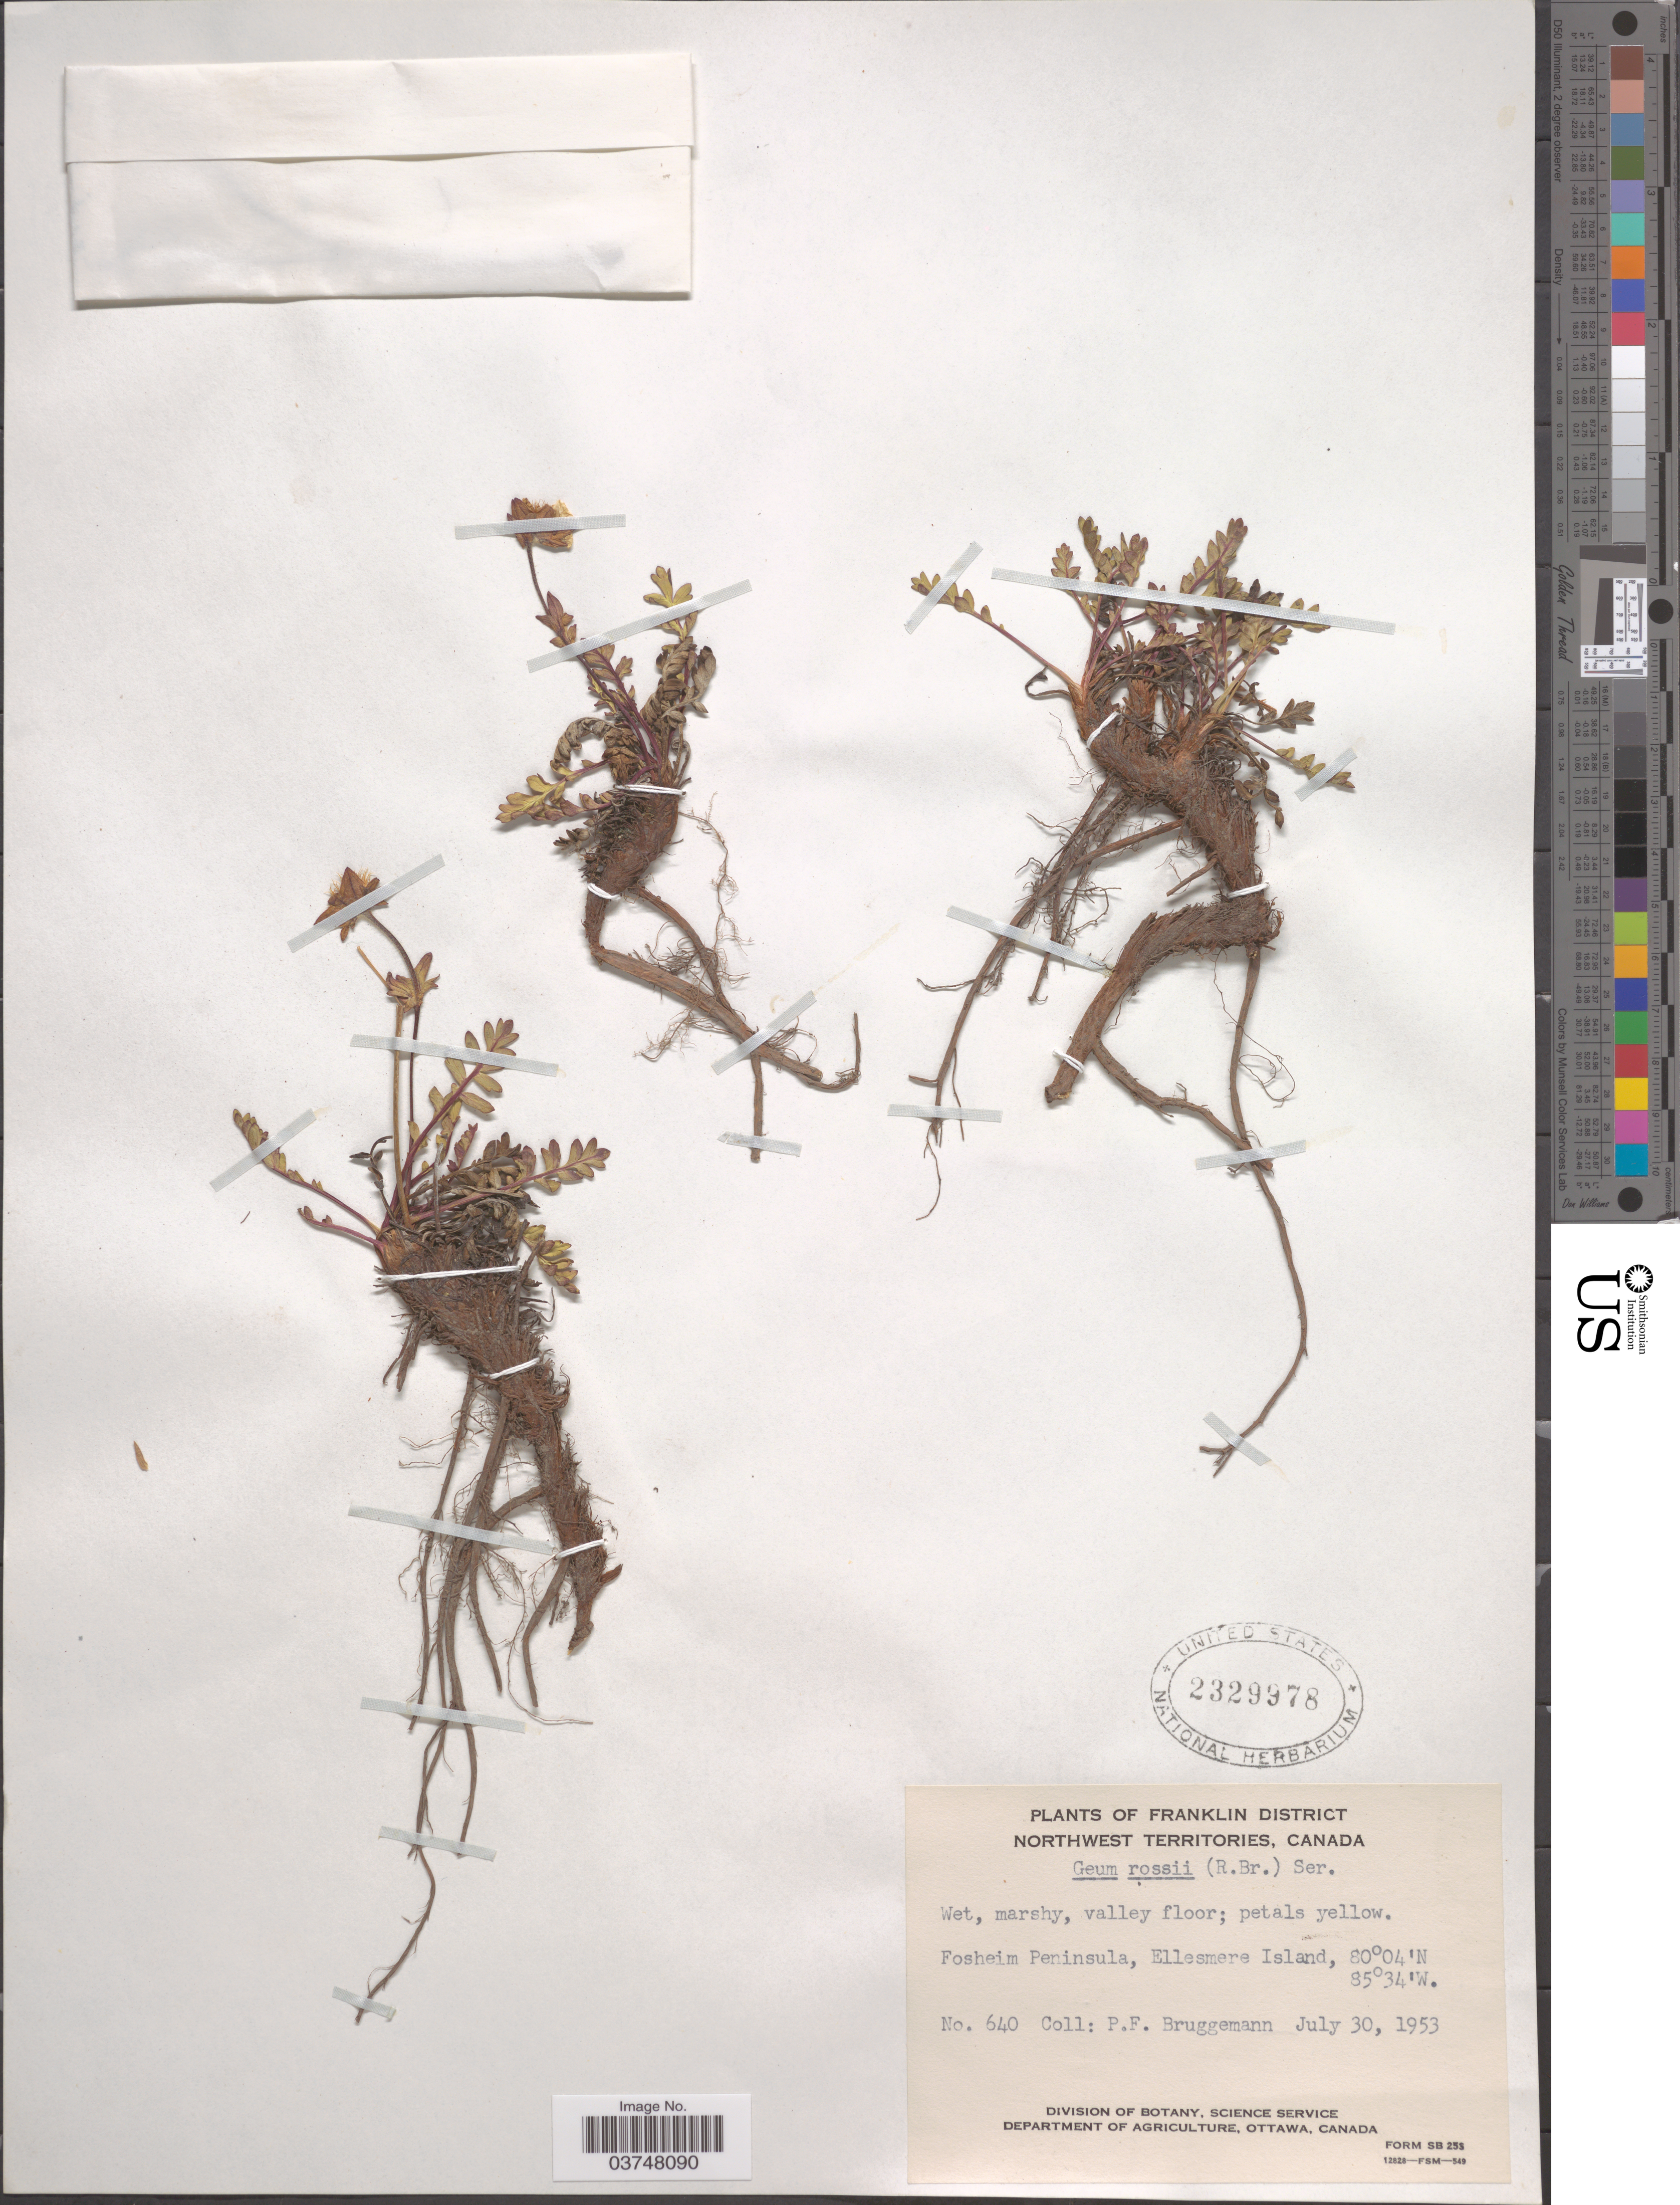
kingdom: Plantae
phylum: Tracheophyta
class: Magnoliopsida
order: Rosales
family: Rosaceae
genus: Acomastylis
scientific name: Acomastylis rossii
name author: (R. Br.) Greene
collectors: P. Bruggemann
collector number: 640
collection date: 1953-07-30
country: Canada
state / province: Northwest Territories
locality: Franklin District. Fosheim Peninsula, Ellesmere Island.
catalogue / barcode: US 2329978